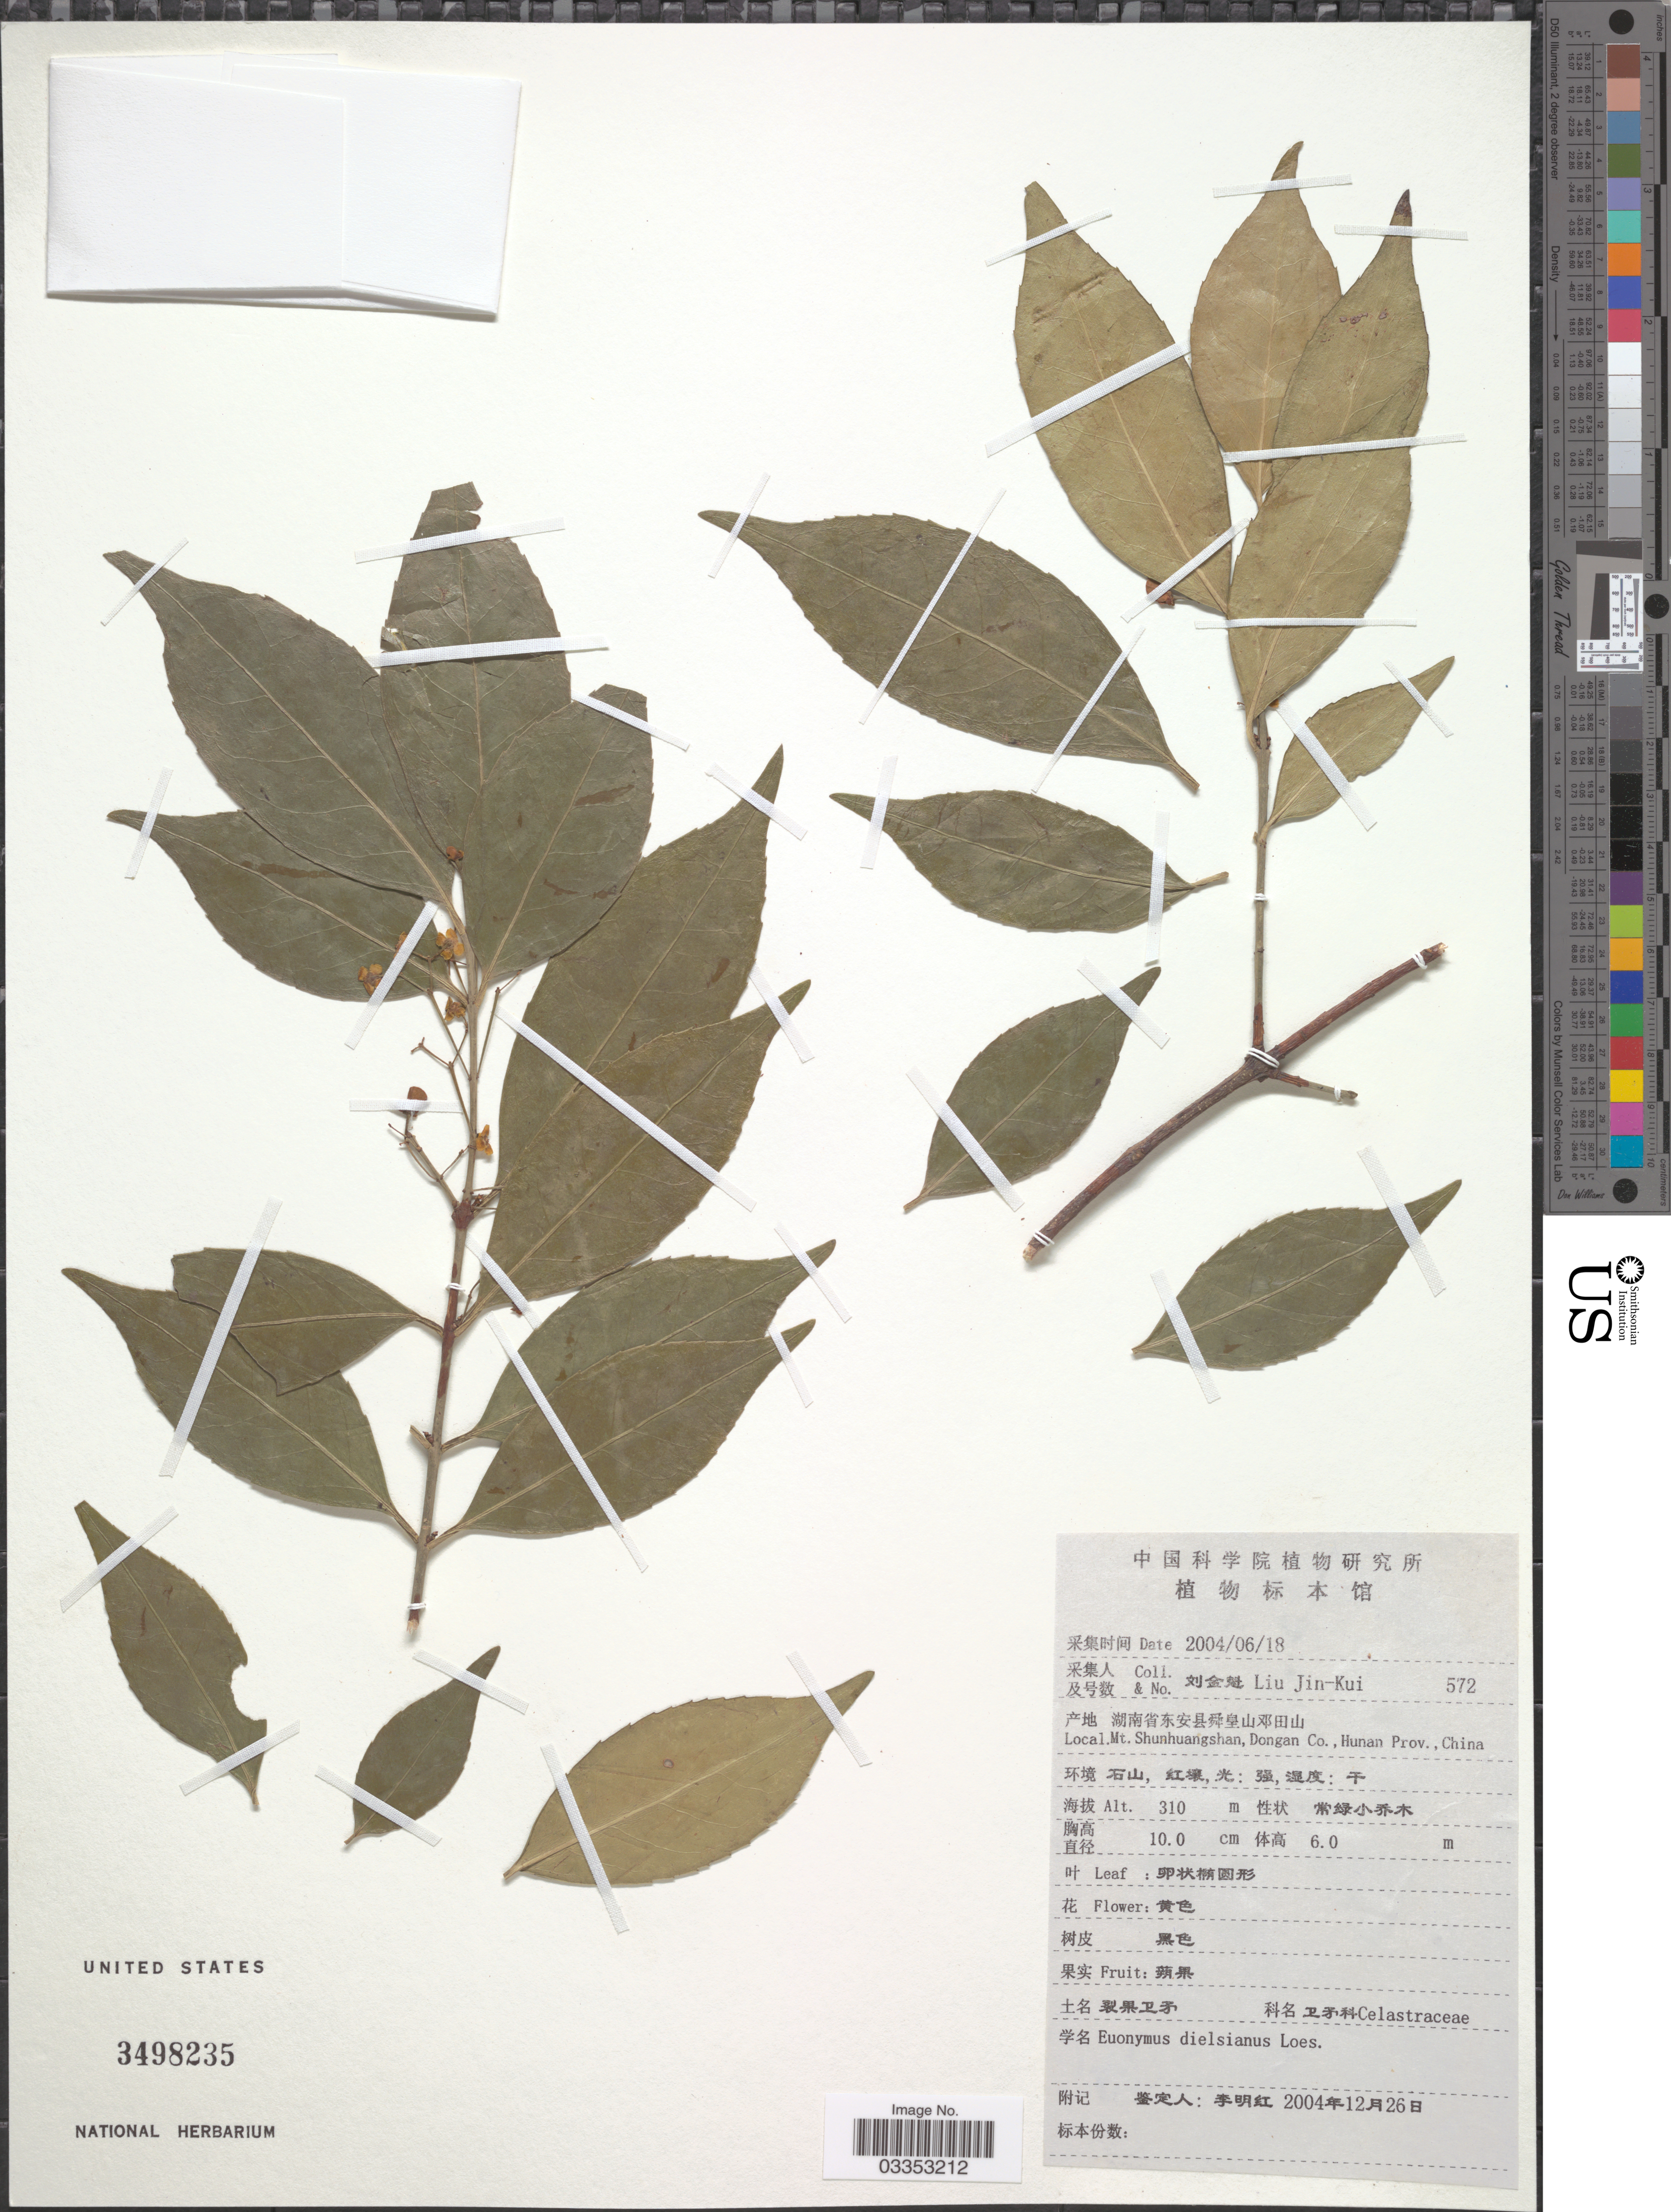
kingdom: Plantae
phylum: Tracheophyta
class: Magnoliopsida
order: Celastrales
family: Celastraceae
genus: Euonymus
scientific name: Euonymus dielsiana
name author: Loes. in Diels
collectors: Liu Jin-Kui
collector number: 572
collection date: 2004-06-18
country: China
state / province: Hunan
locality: Mt. Shunhuangshan, Dongan Co.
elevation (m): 310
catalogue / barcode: US 3498235